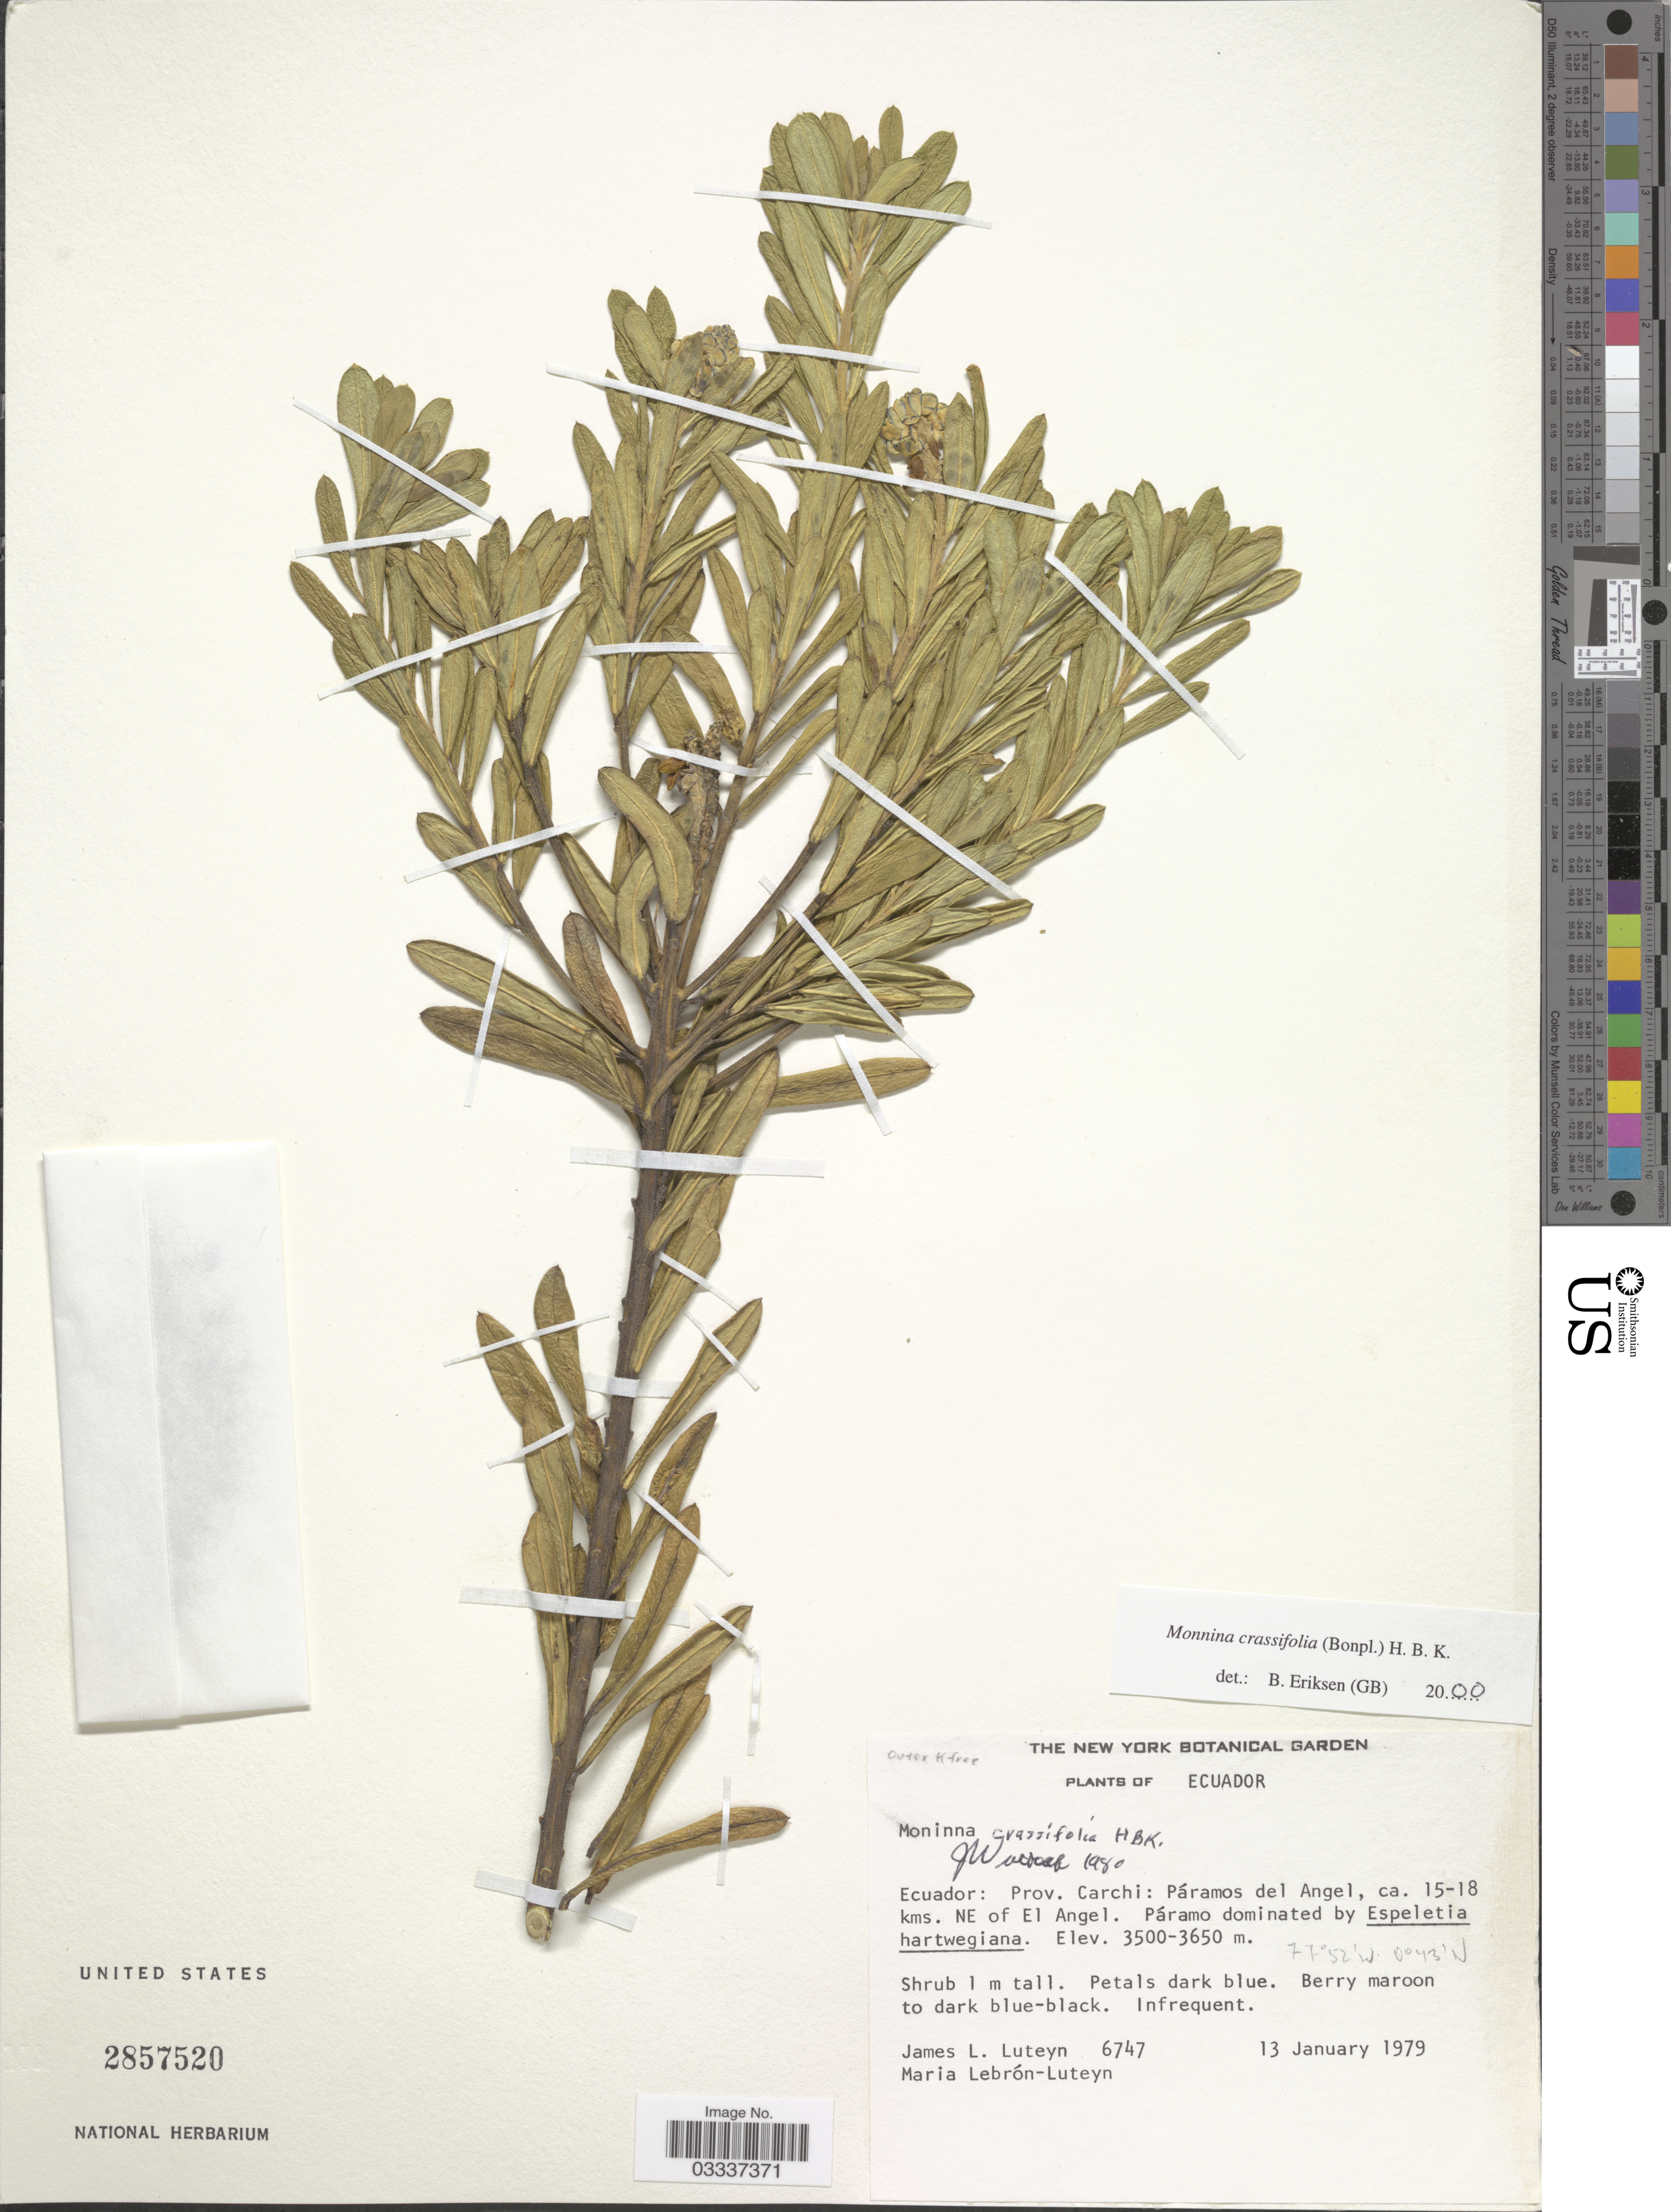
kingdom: Plantae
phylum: Tracheophyta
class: Magnoliopsida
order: Fabales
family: Polygalaceae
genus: Monnina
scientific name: Monnina crassifolia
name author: (Bonpl.) Kunth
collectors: J. Luteyn & M. L. Lebrón-Luteyn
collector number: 6747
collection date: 1979-01-13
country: Ecuador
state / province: Carchi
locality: Páramos del Angel, ca. 15-18 kms. NE of El Angel.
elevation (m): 3500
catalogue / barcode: US 2857520